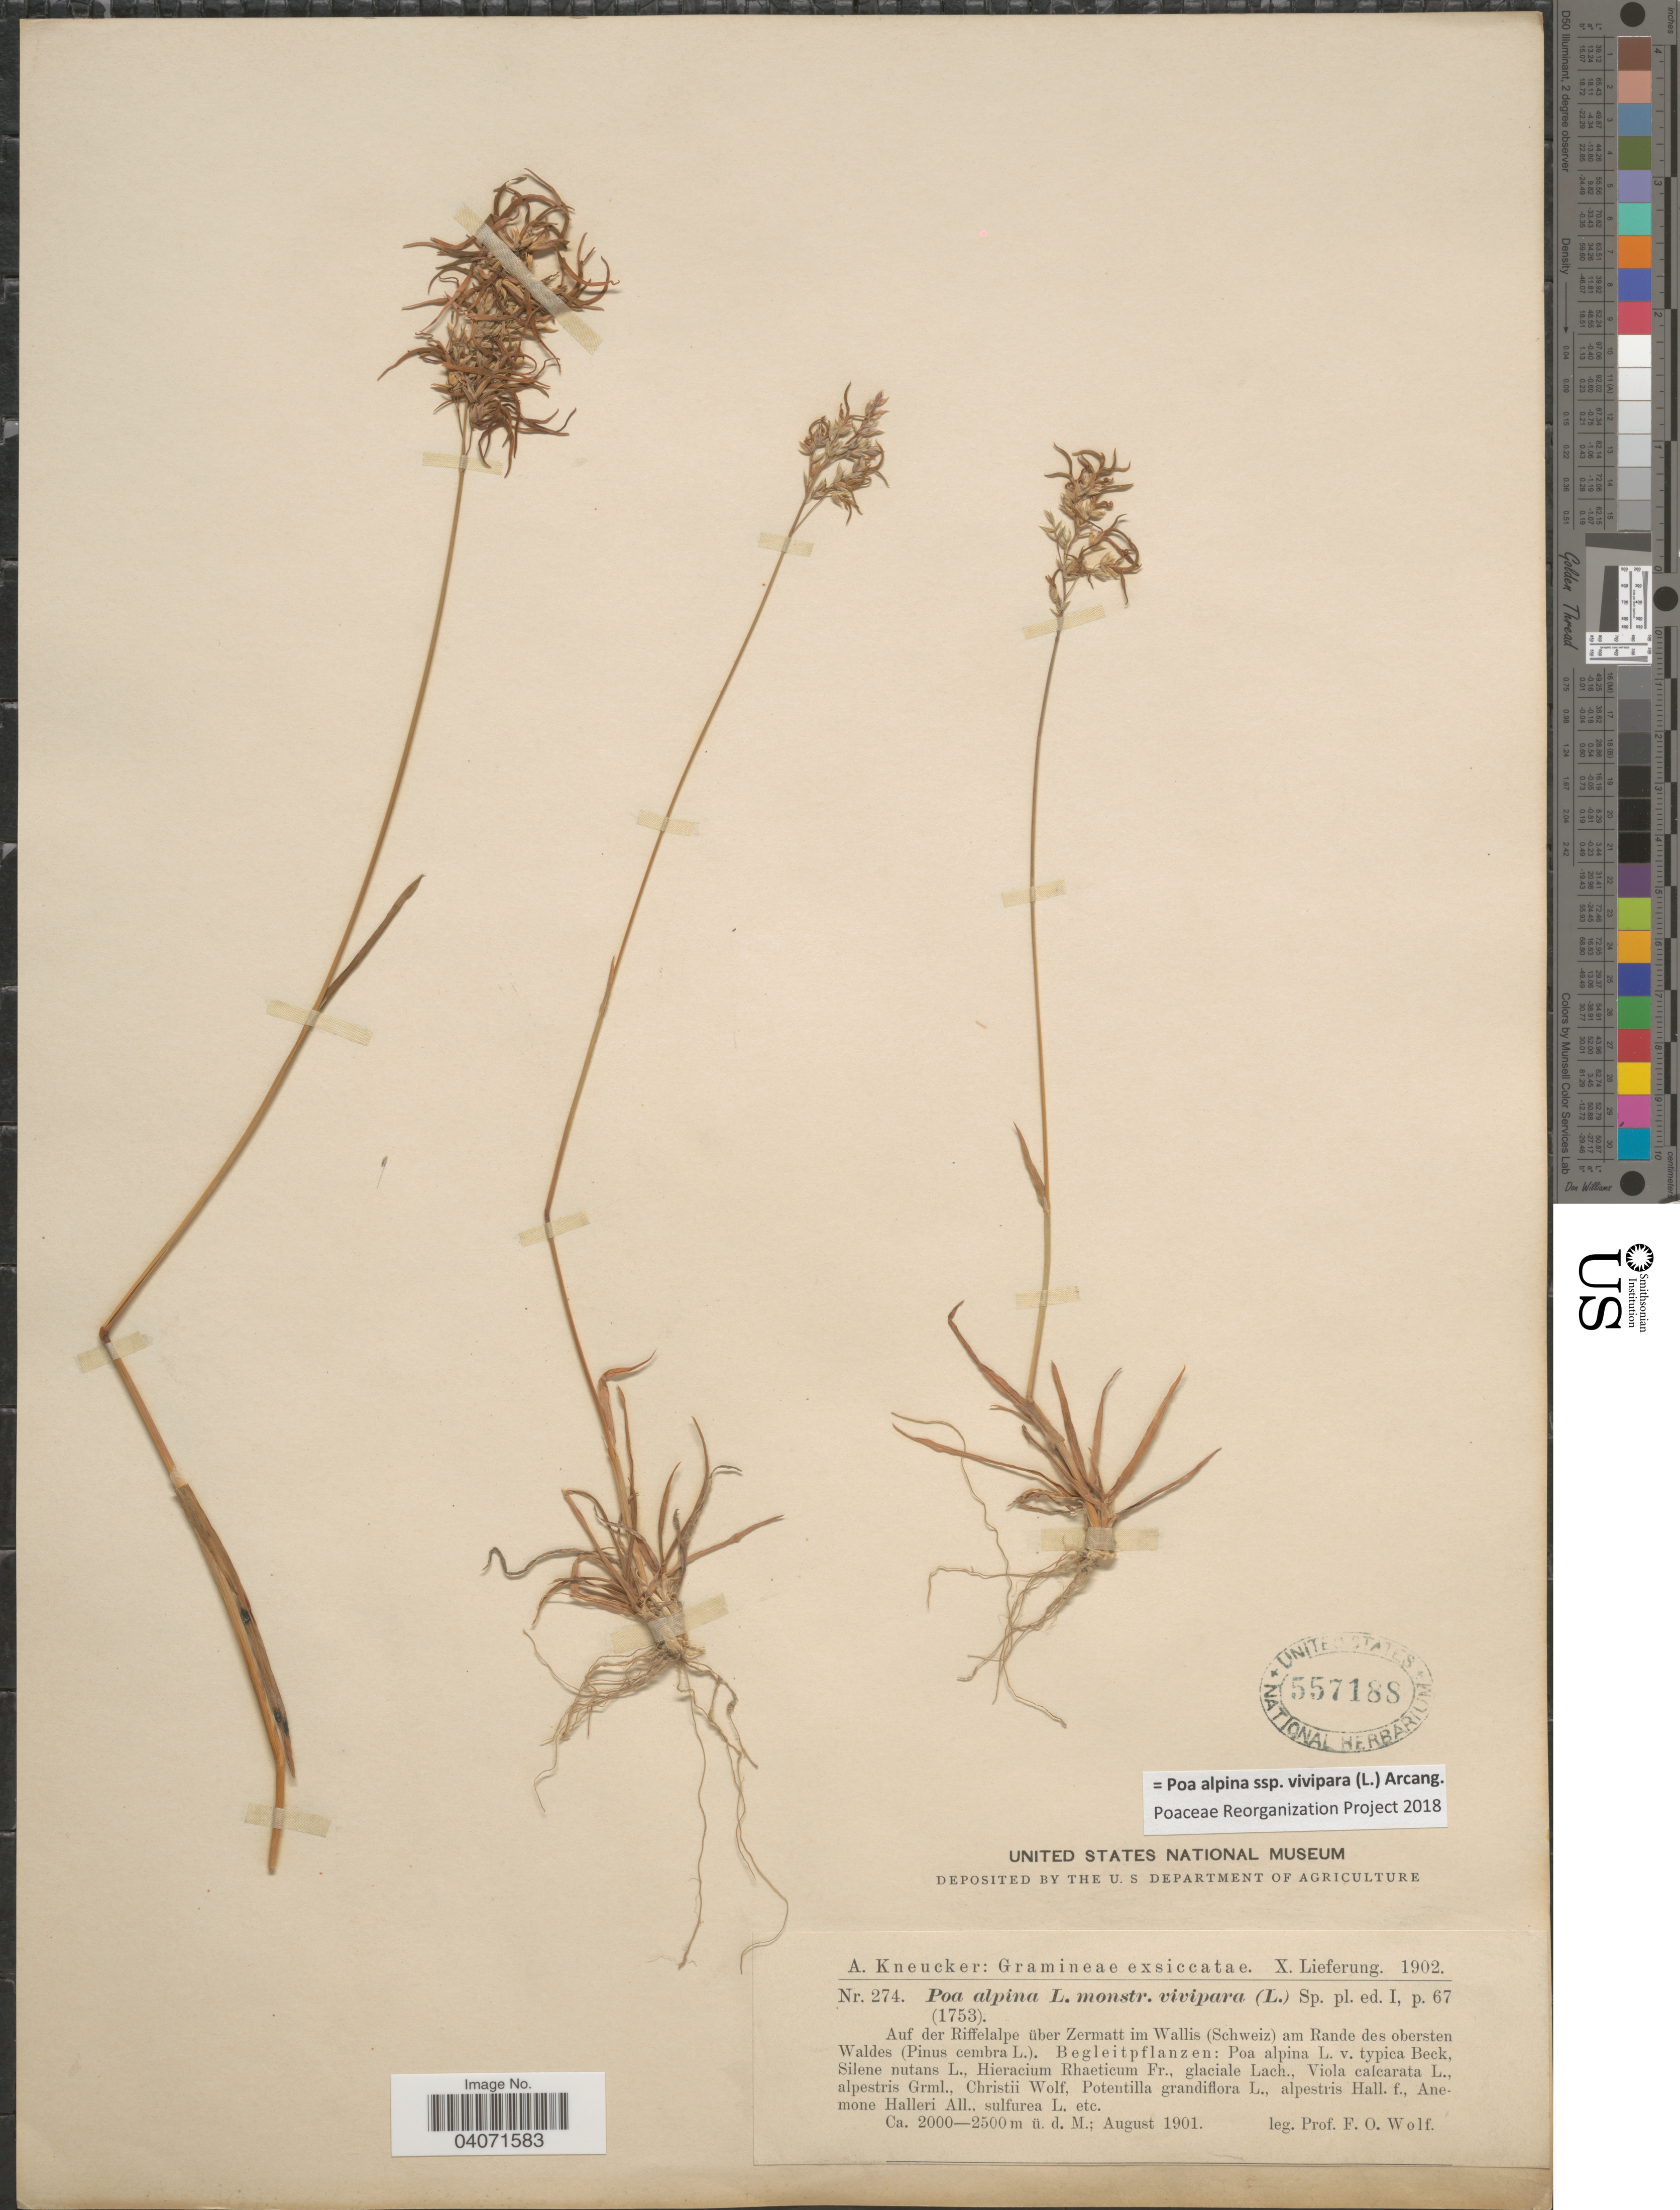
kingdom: Plantae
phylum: Tracheophyta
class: Liliopsida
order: Poales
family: Poaceae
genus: Poa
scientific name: Poa alpina subsp. vivipara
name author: (L.) Arcang.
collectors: F. Wolf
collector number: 274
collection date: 1901-08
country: Switzerland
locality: Auf der Riffelalpe über Zermatt im Wallis (Schweiz) am Rande des obersten Waldes.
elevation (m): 2000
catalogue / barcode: US 557188